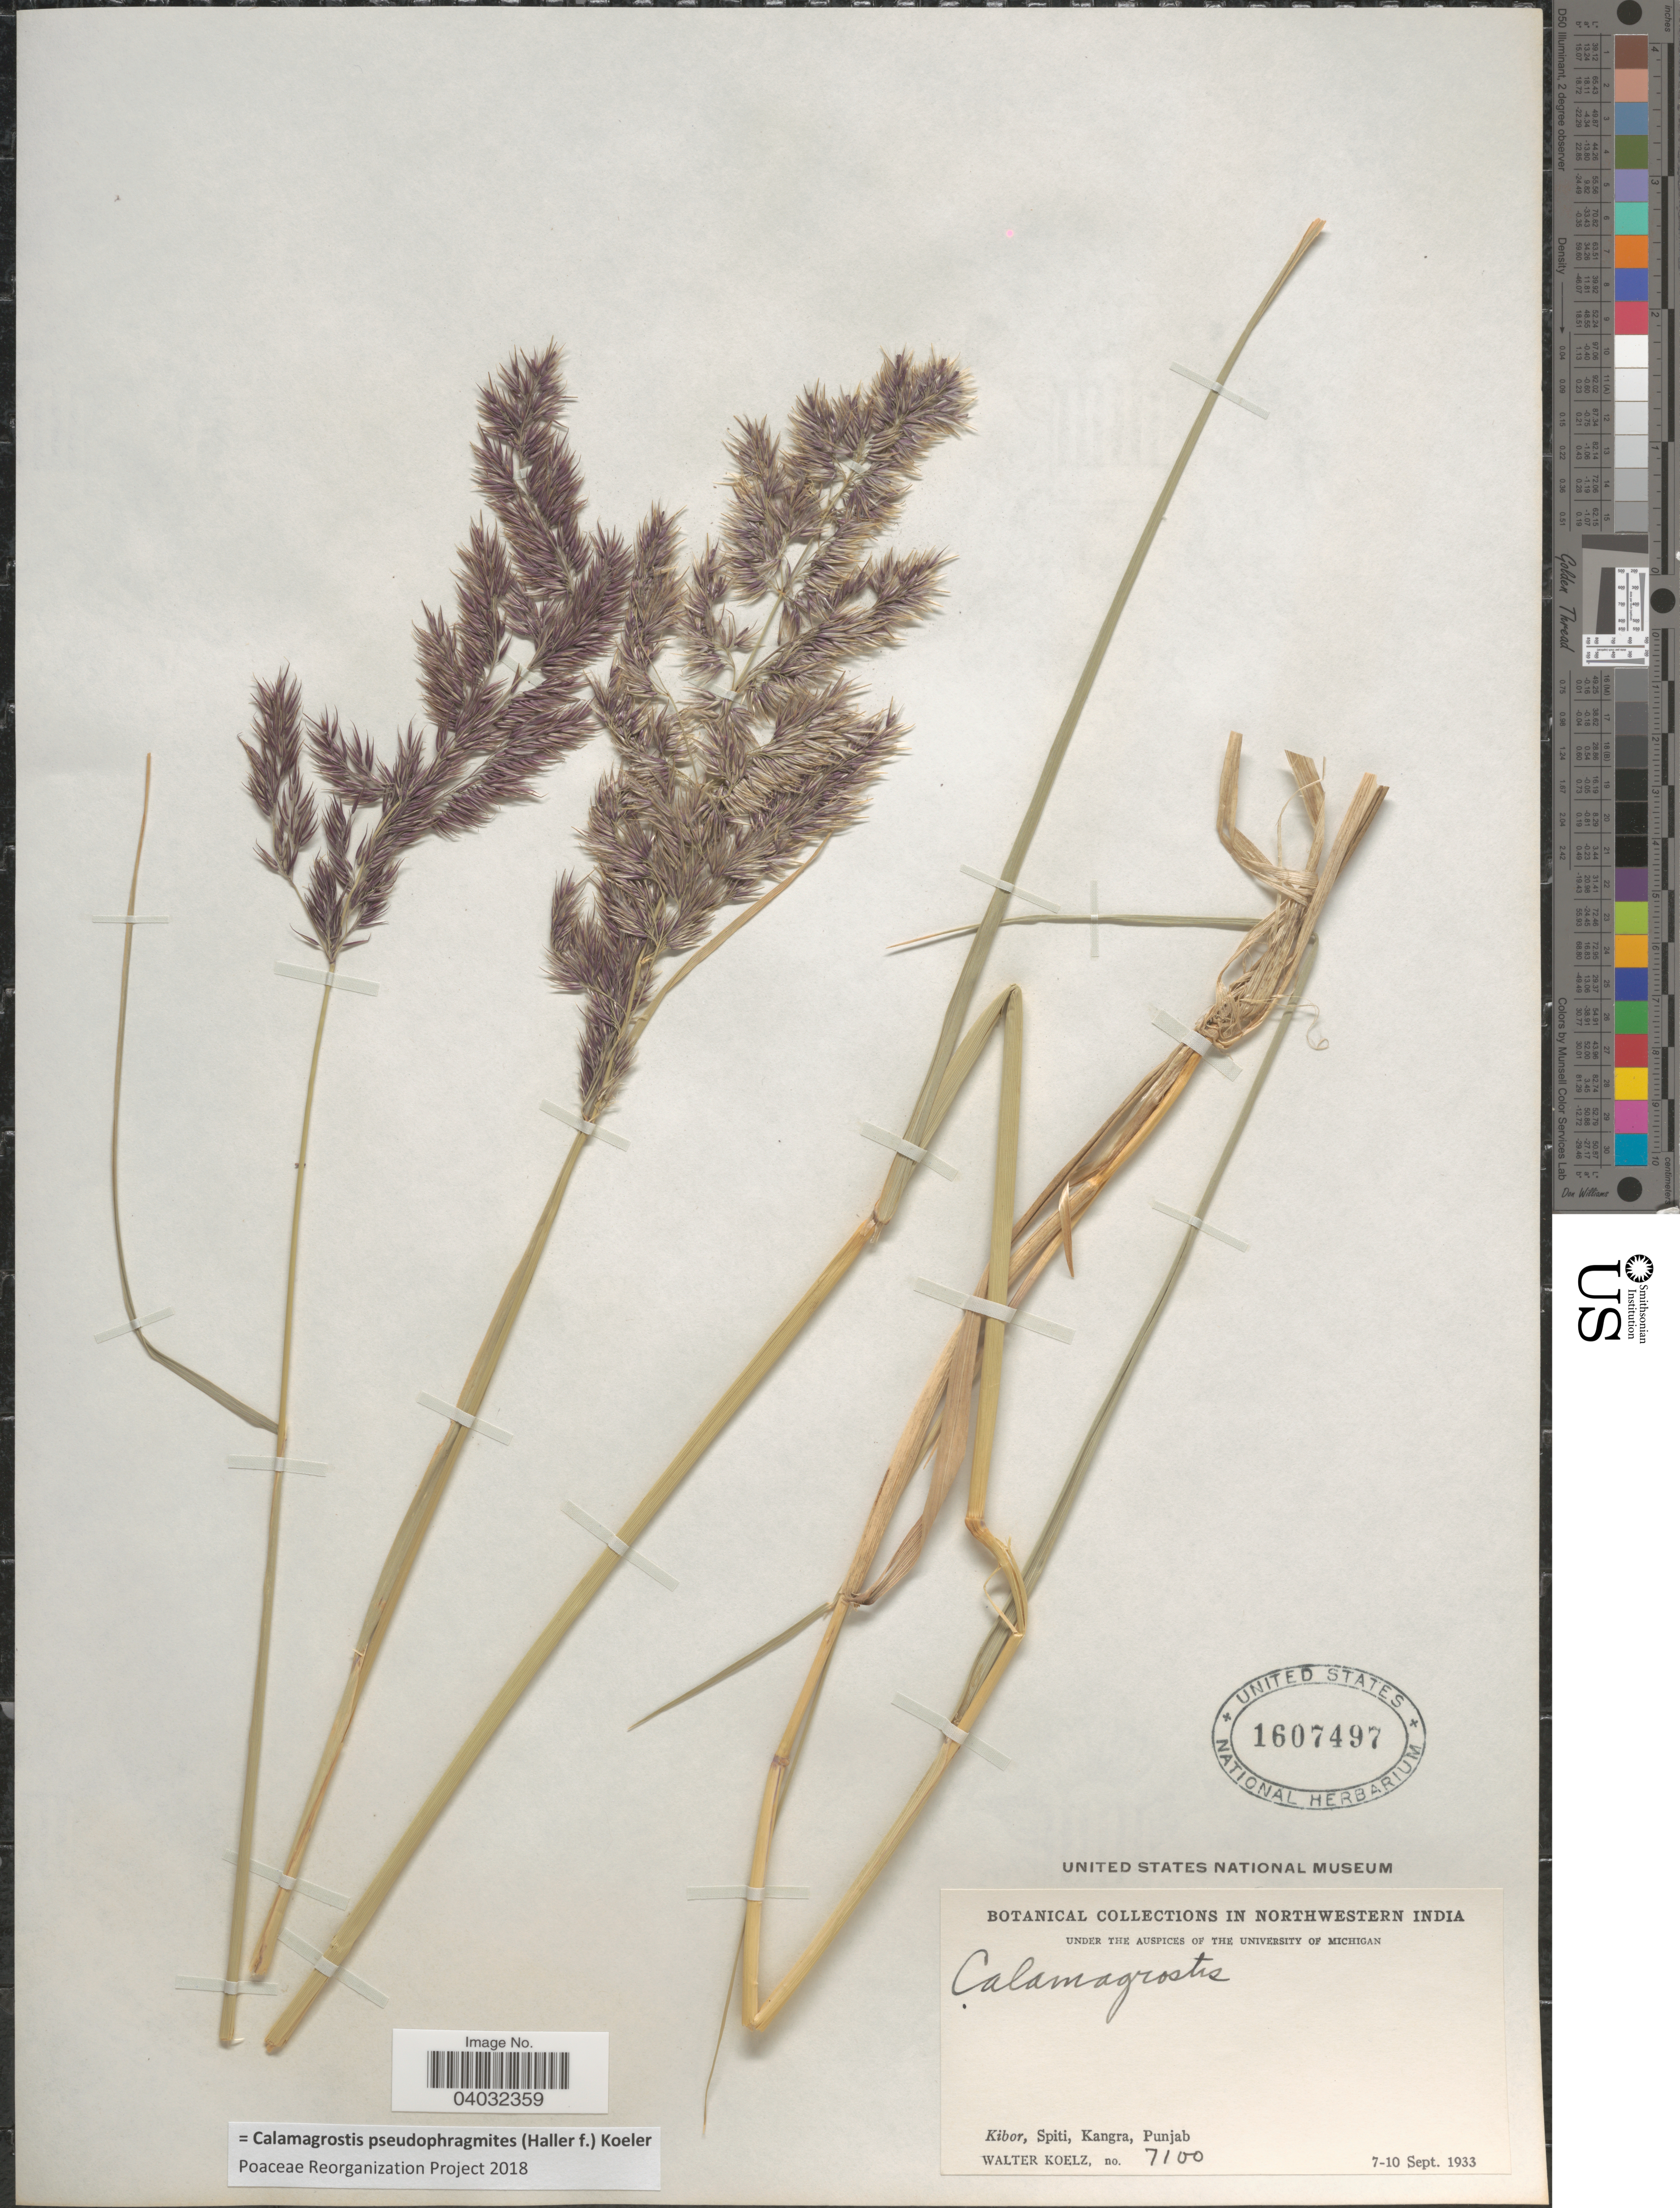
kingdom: Plantae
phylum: Tracheophyta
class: Liliopsida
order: Poales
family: Poaceae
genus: Calamagrostis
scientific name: Calamagrostis pseudophragmites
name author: (Haller f.) Koeler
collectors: W. N. Koelz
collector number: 7100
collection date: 1933-09-07/1933-09-10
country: India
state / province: Punjab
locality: Northwestern India. Kibor, Spiti, Kangra.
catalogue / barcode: US 1607497